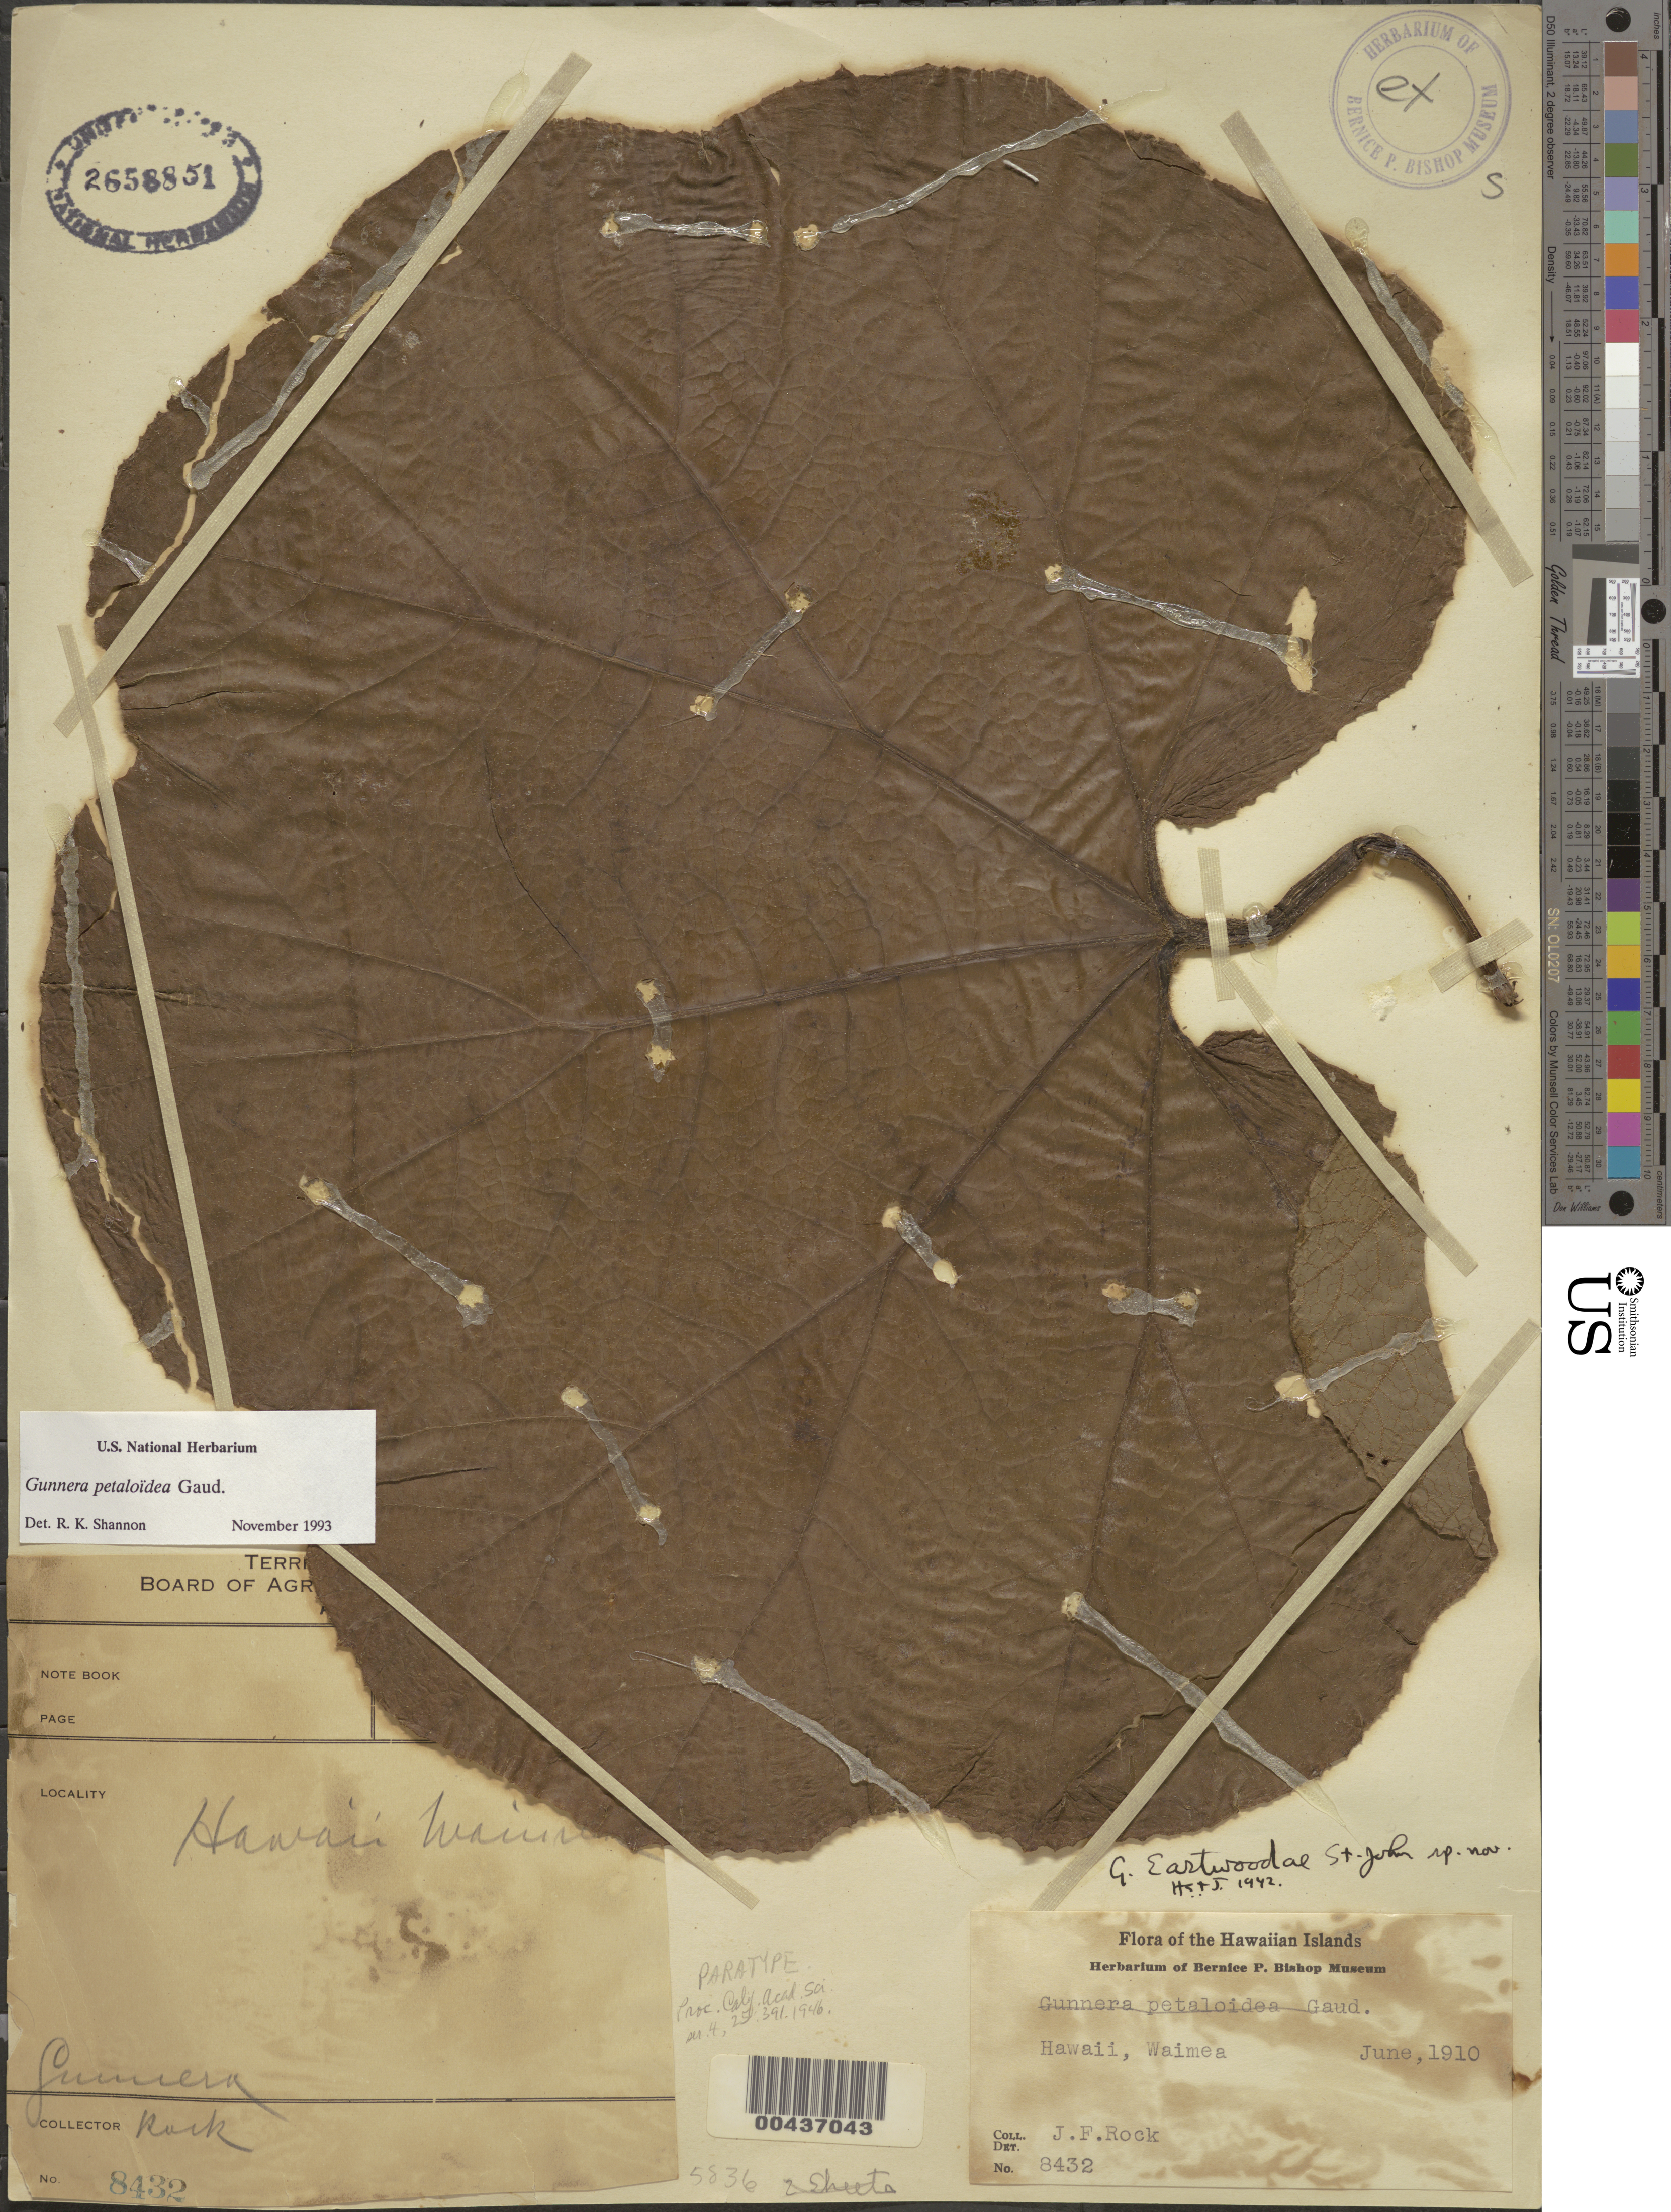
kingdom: Plantae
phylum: Tracheophyta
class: Magnoliopsida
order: Gunnerales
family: Gunneraceae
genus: Gunnera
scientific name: Gunnera petaloidea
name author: Gaudich.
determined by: Shannon, R. K., (UNITED STATES)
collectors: J. F. Rock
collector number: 8432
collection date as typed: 1900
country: United States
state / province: Hawaii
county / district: Kauai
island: Kaua'i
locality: Waimea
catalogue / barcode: US 2658851